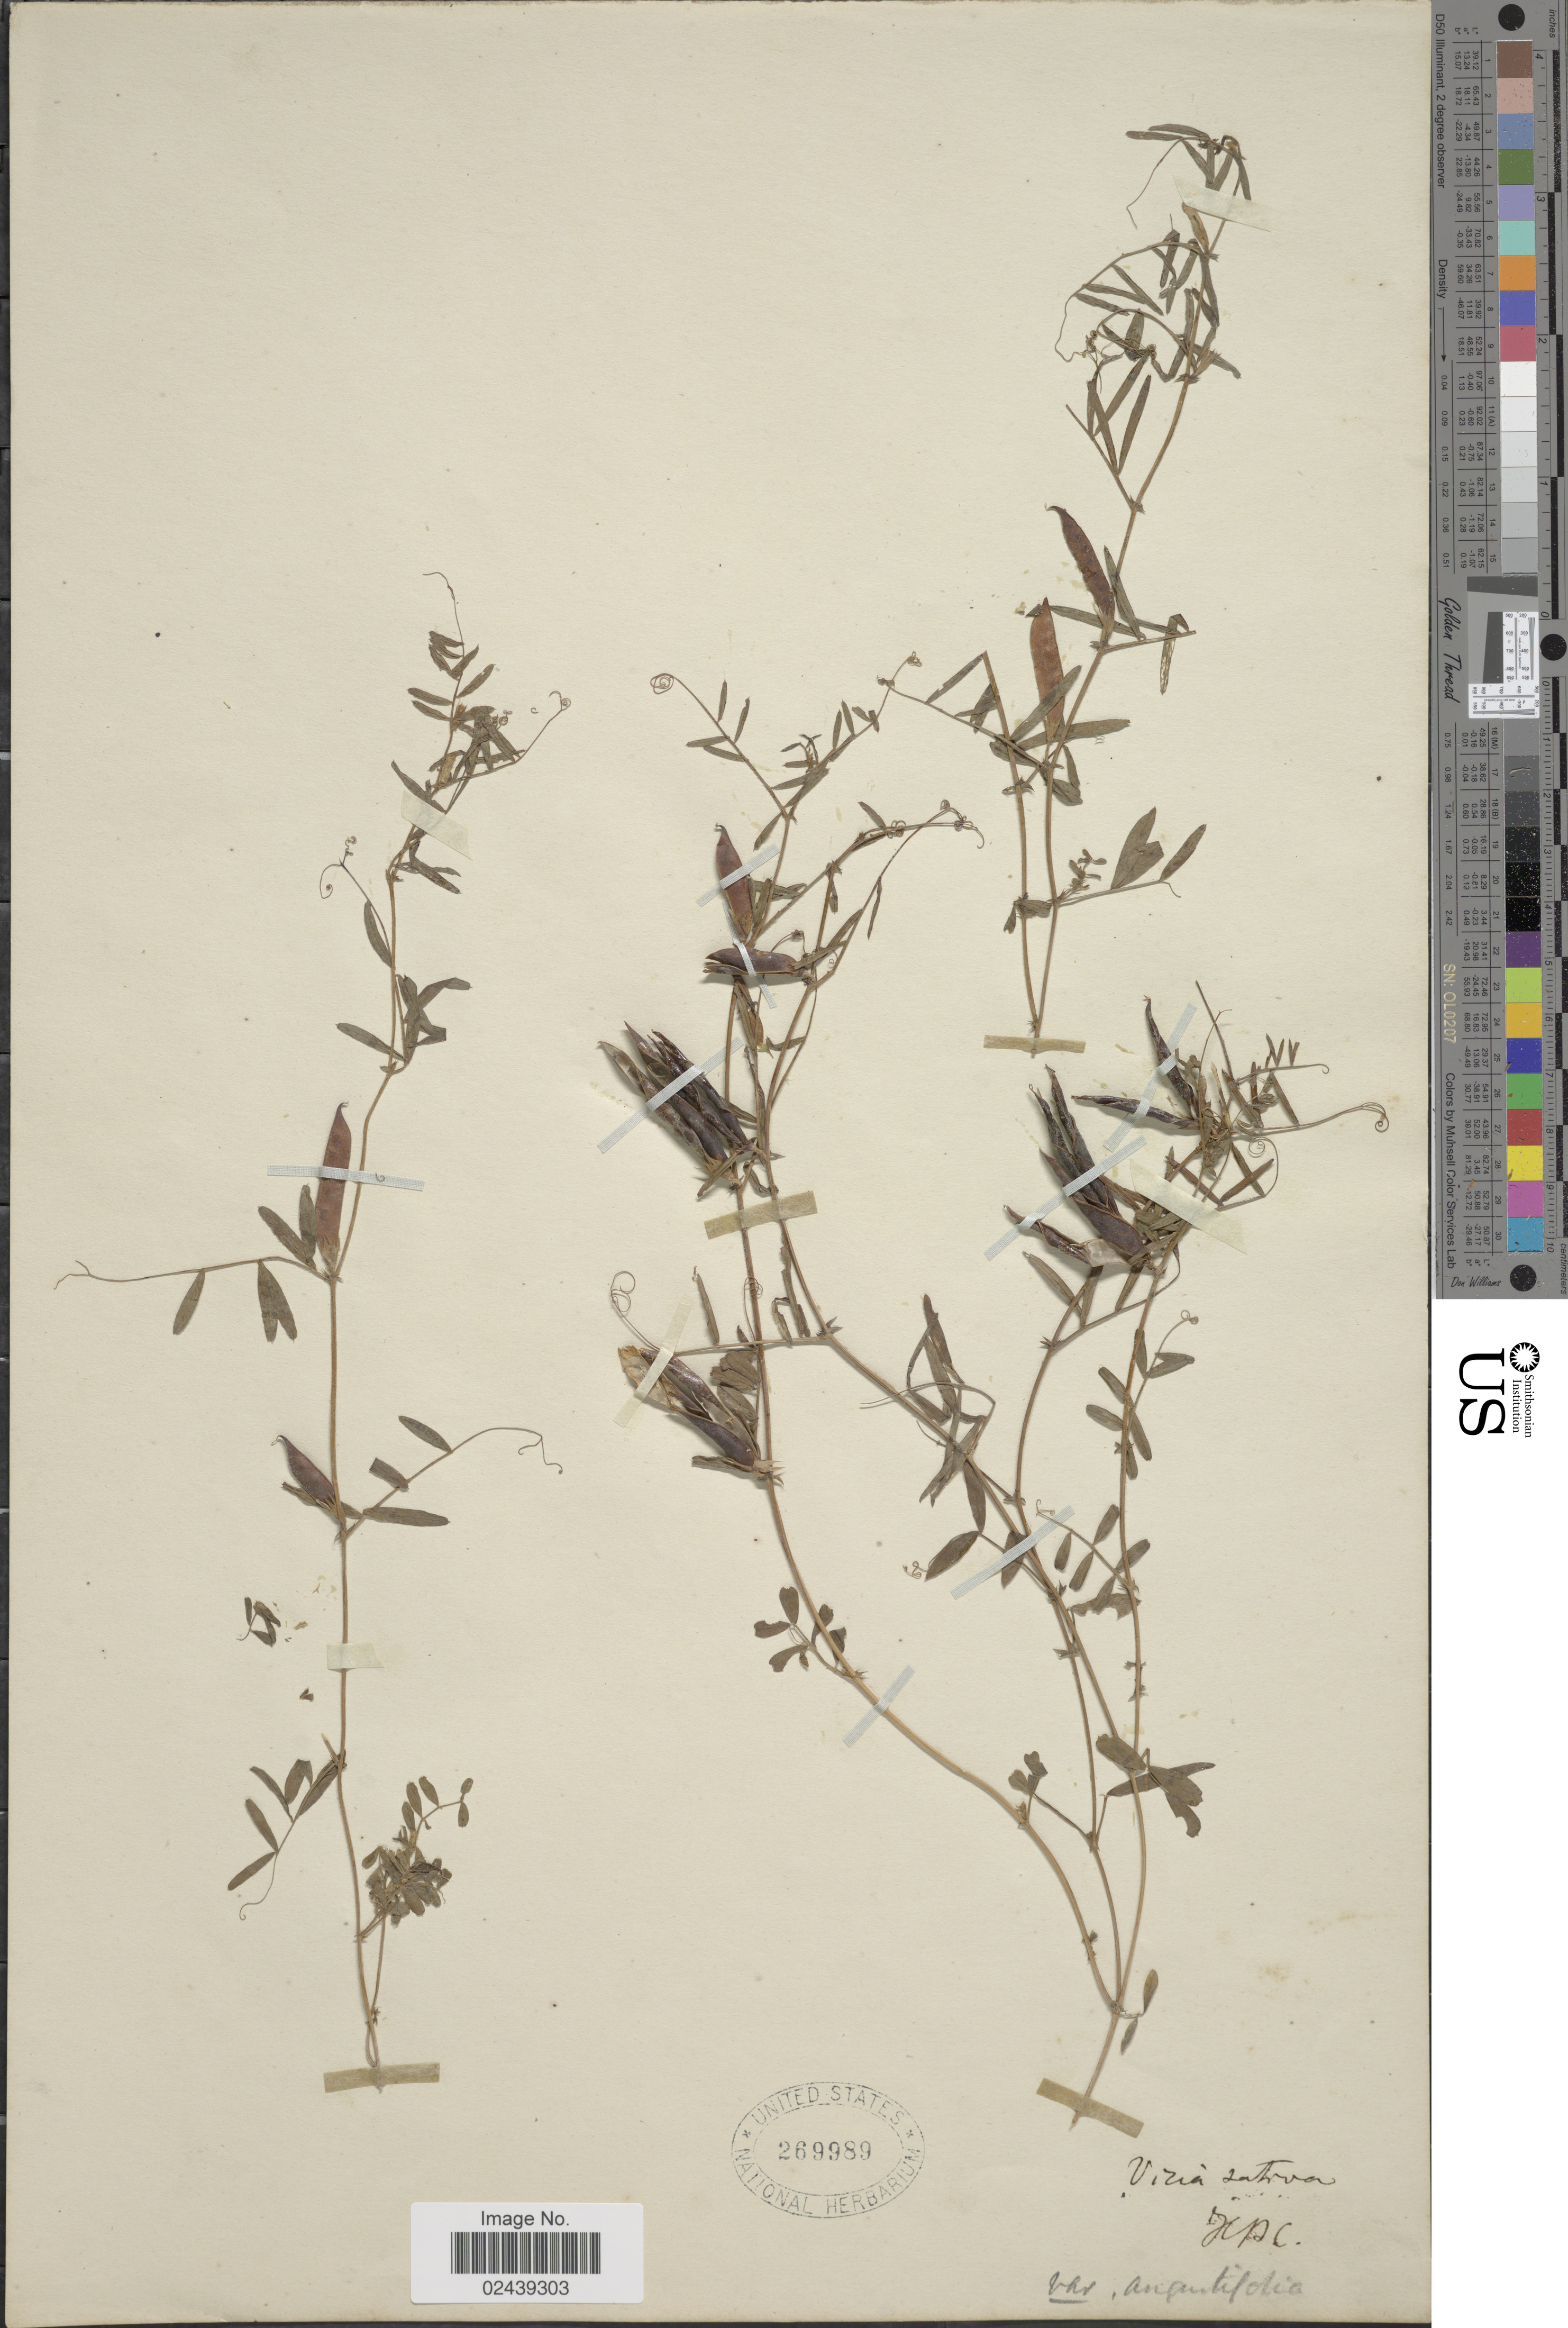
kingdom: Plantae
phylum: Tracheophyta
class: Magnoliopsida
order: Fabales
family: Fabaceae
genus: Vicia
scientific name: Vicia sativa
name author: L.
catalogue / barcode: US 269989